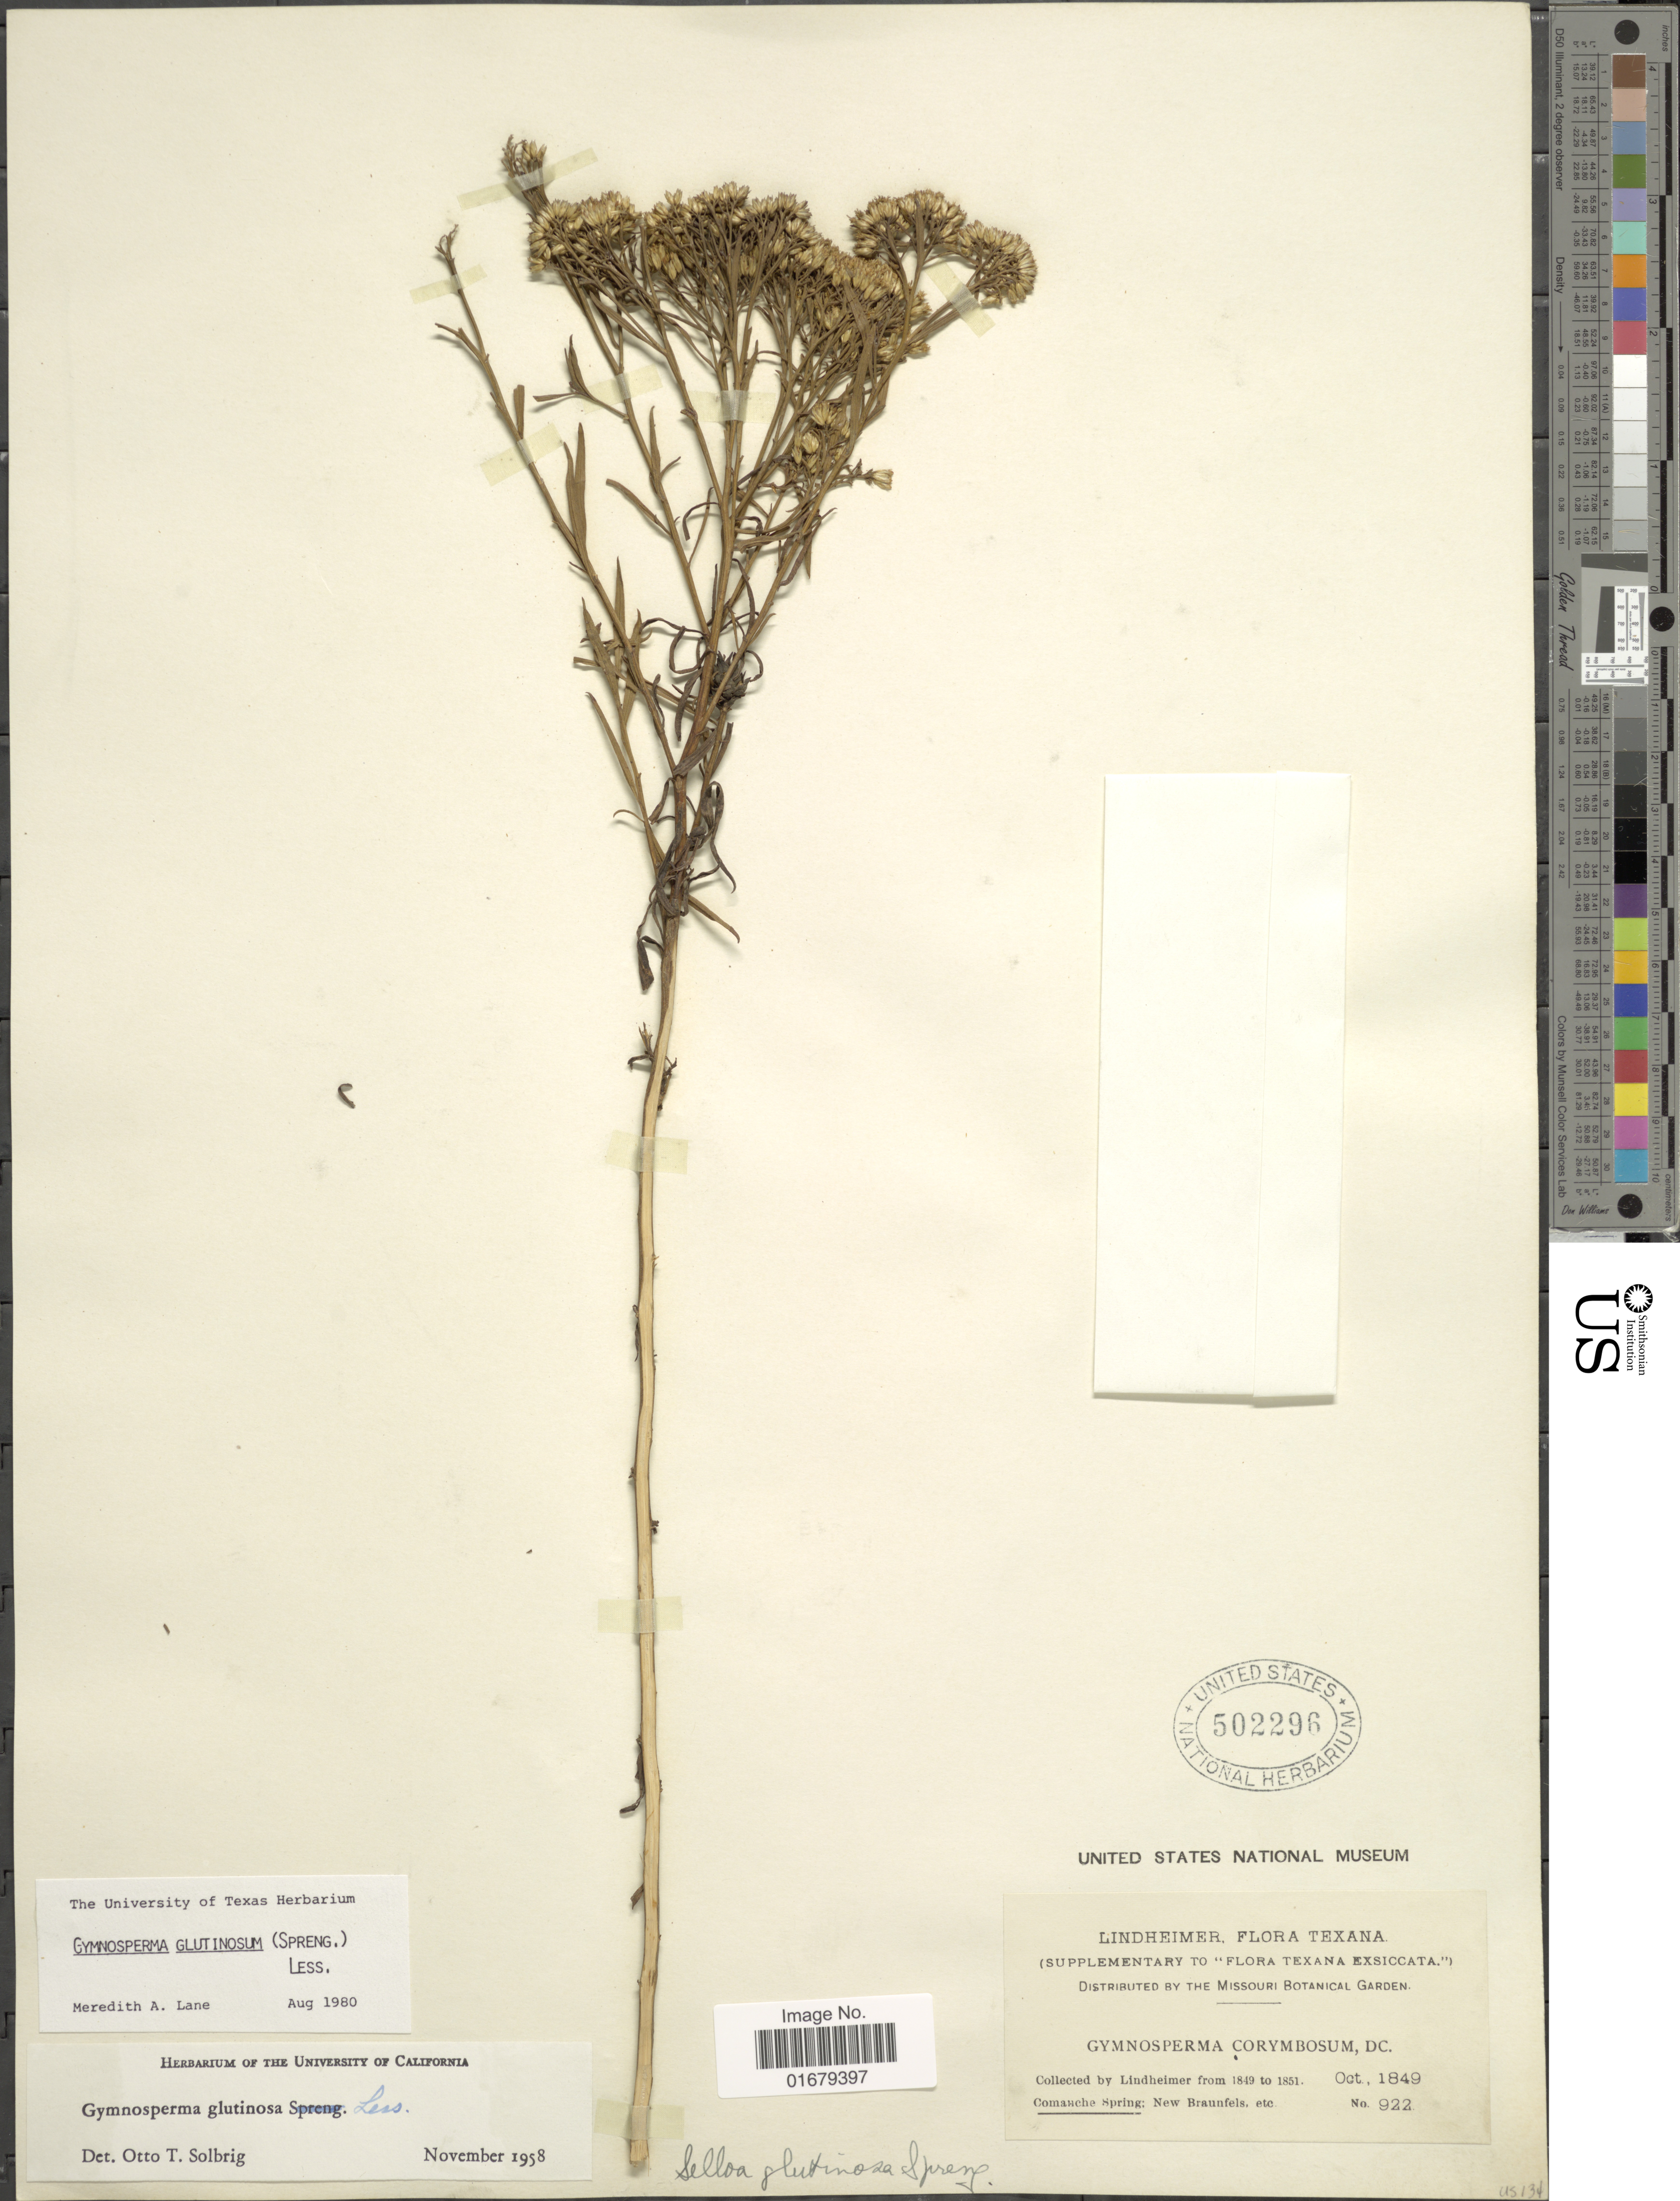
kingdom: Plantae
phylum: Tracheophyta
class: Magnoliopsida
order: Asterales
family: Asteraceae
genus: Gymnosperma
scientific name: Gymnosperma glutinosum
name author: (Spreng.) Less.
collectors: -. Lindheimer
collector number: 922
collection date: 1849-10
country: United States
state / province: Texas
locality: Comanche Spring, New Braunfels.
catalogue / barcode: US 502296